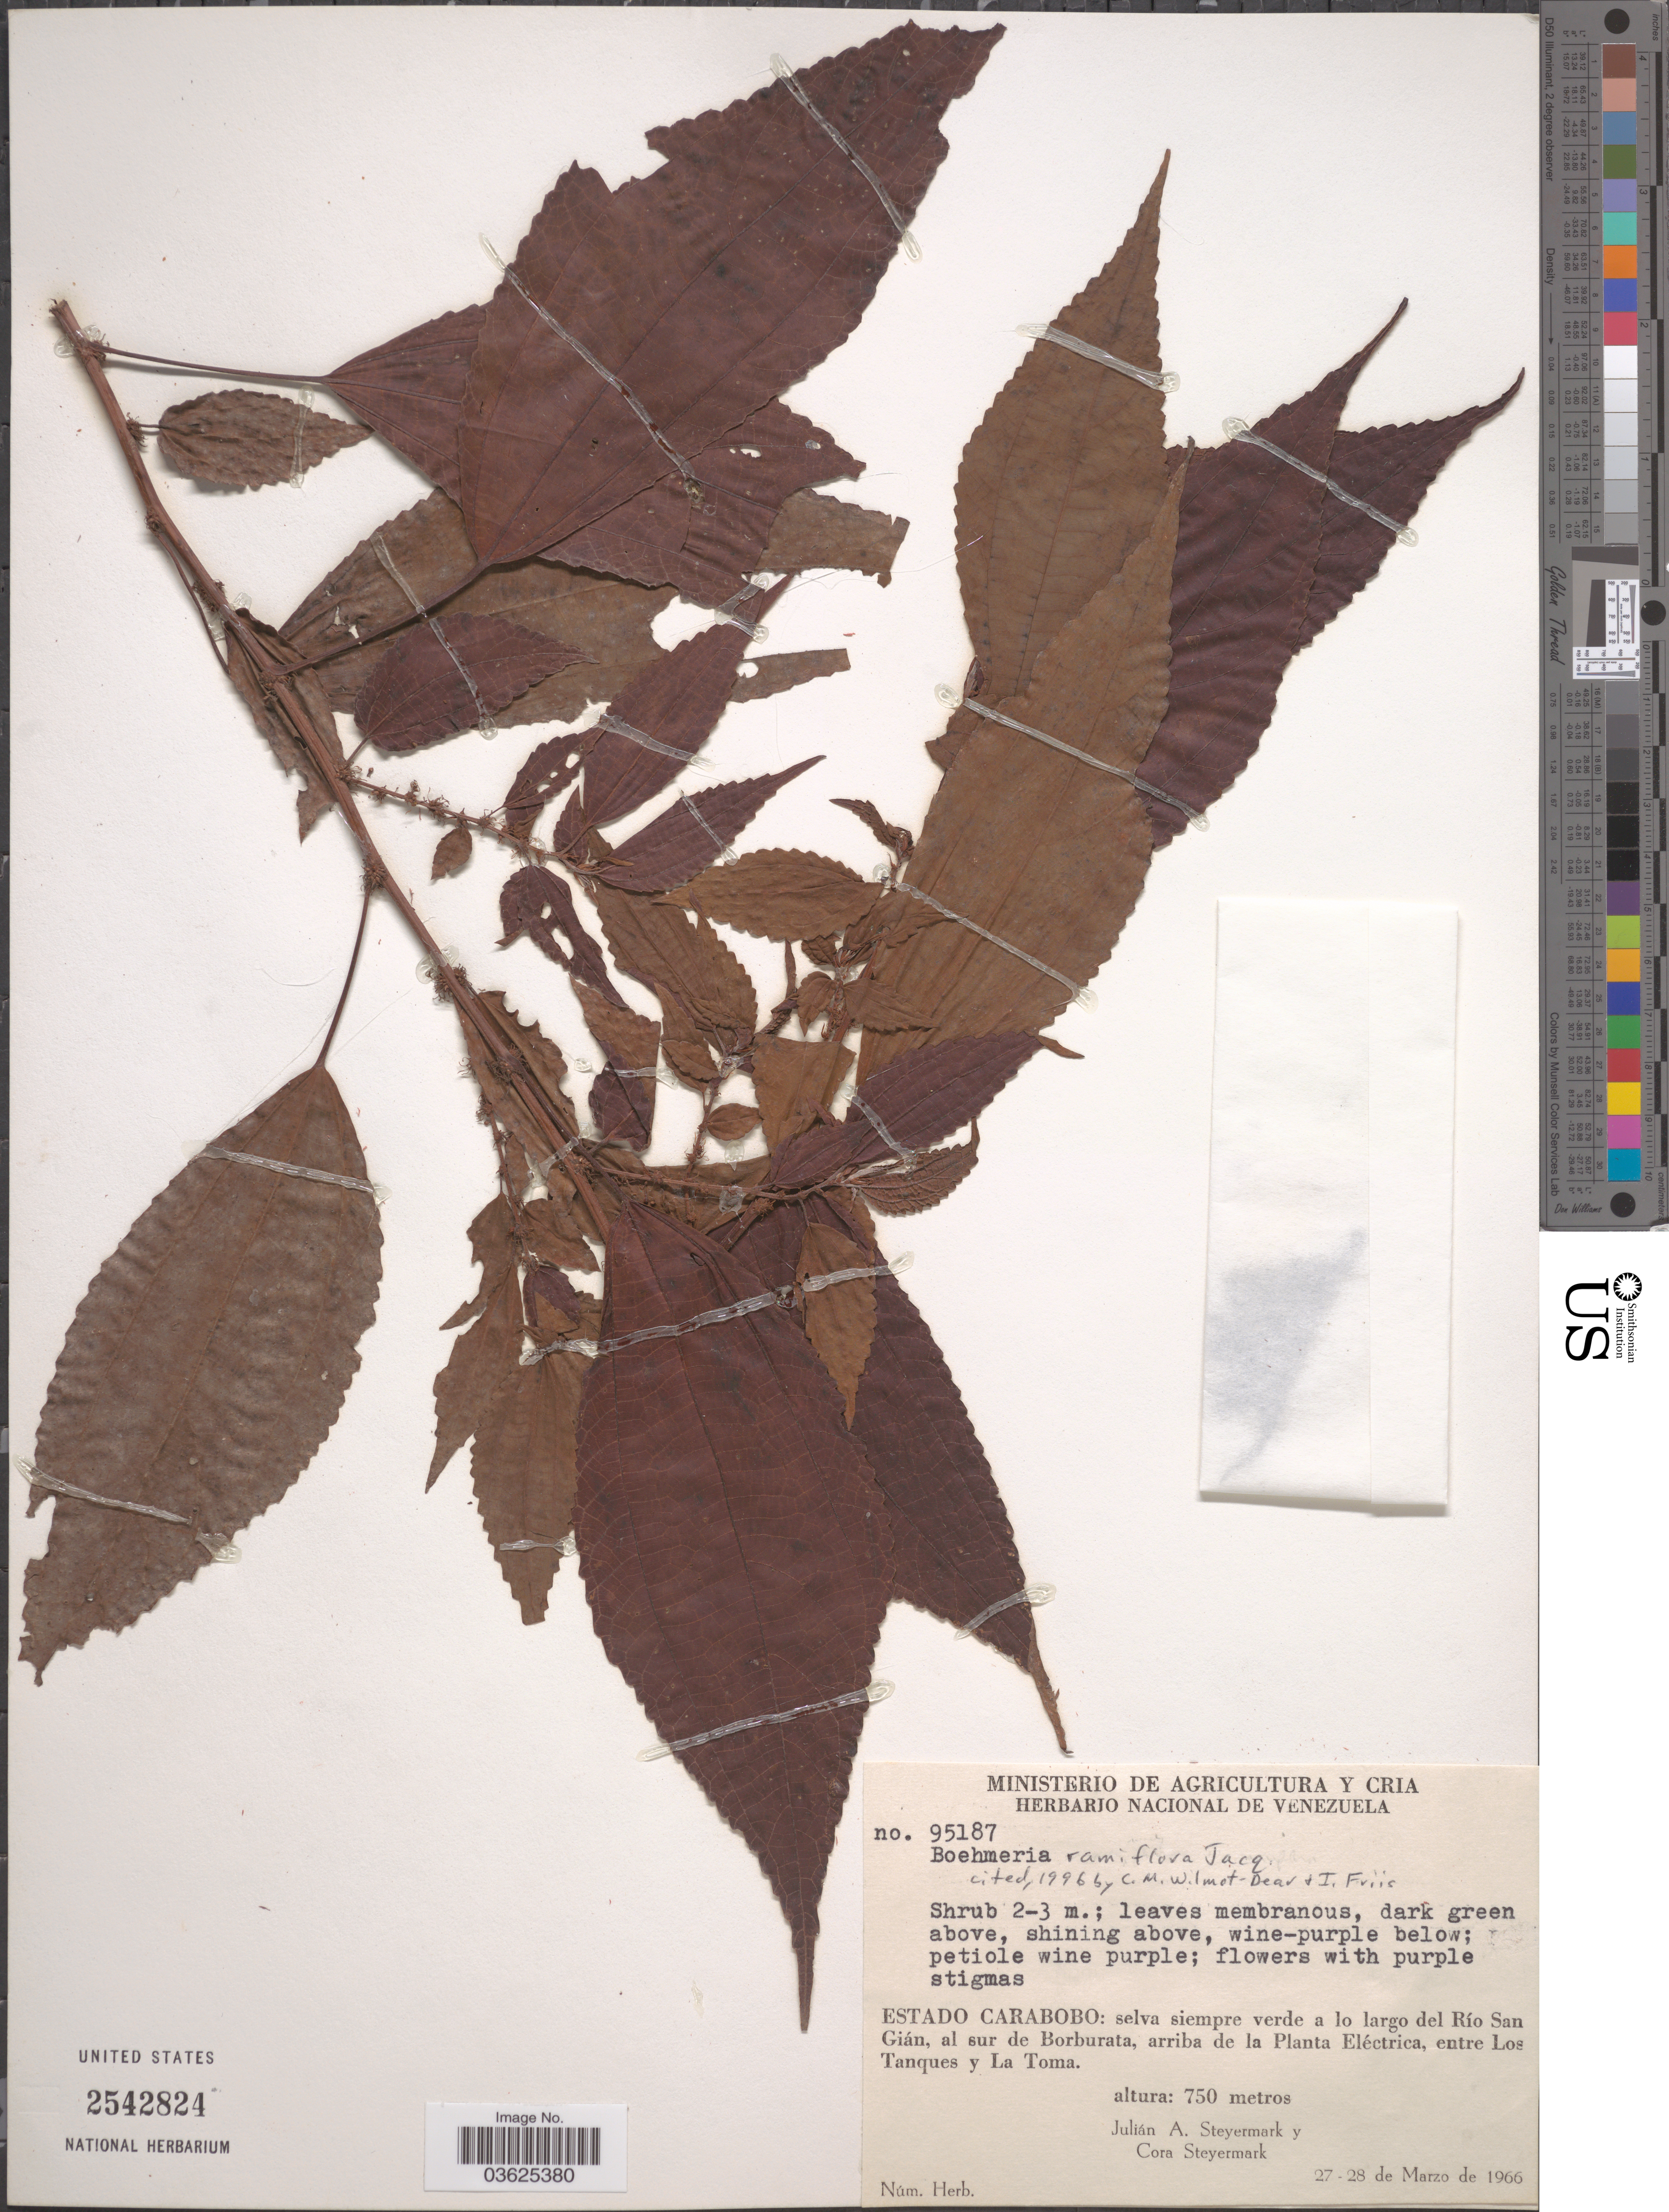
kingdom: Plantae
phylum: Tracheophyta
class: Magnoliopsida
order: Rosales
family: Urticaceae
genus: Boehmeria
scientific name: Boehmeria ramiflora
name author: Jacq.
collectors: J. Steyermark & C. Steyermark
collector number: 95187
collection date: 1966-03-27/1966-03-28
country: Venezuela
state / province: Carabobo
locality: Selva siempre verde a lo largo del Río San Gián, al sur de Borburata, arriba de la Planta Eléctrica, entre Los Tanques y La Toma.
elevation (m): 750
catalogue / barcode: US 2542824